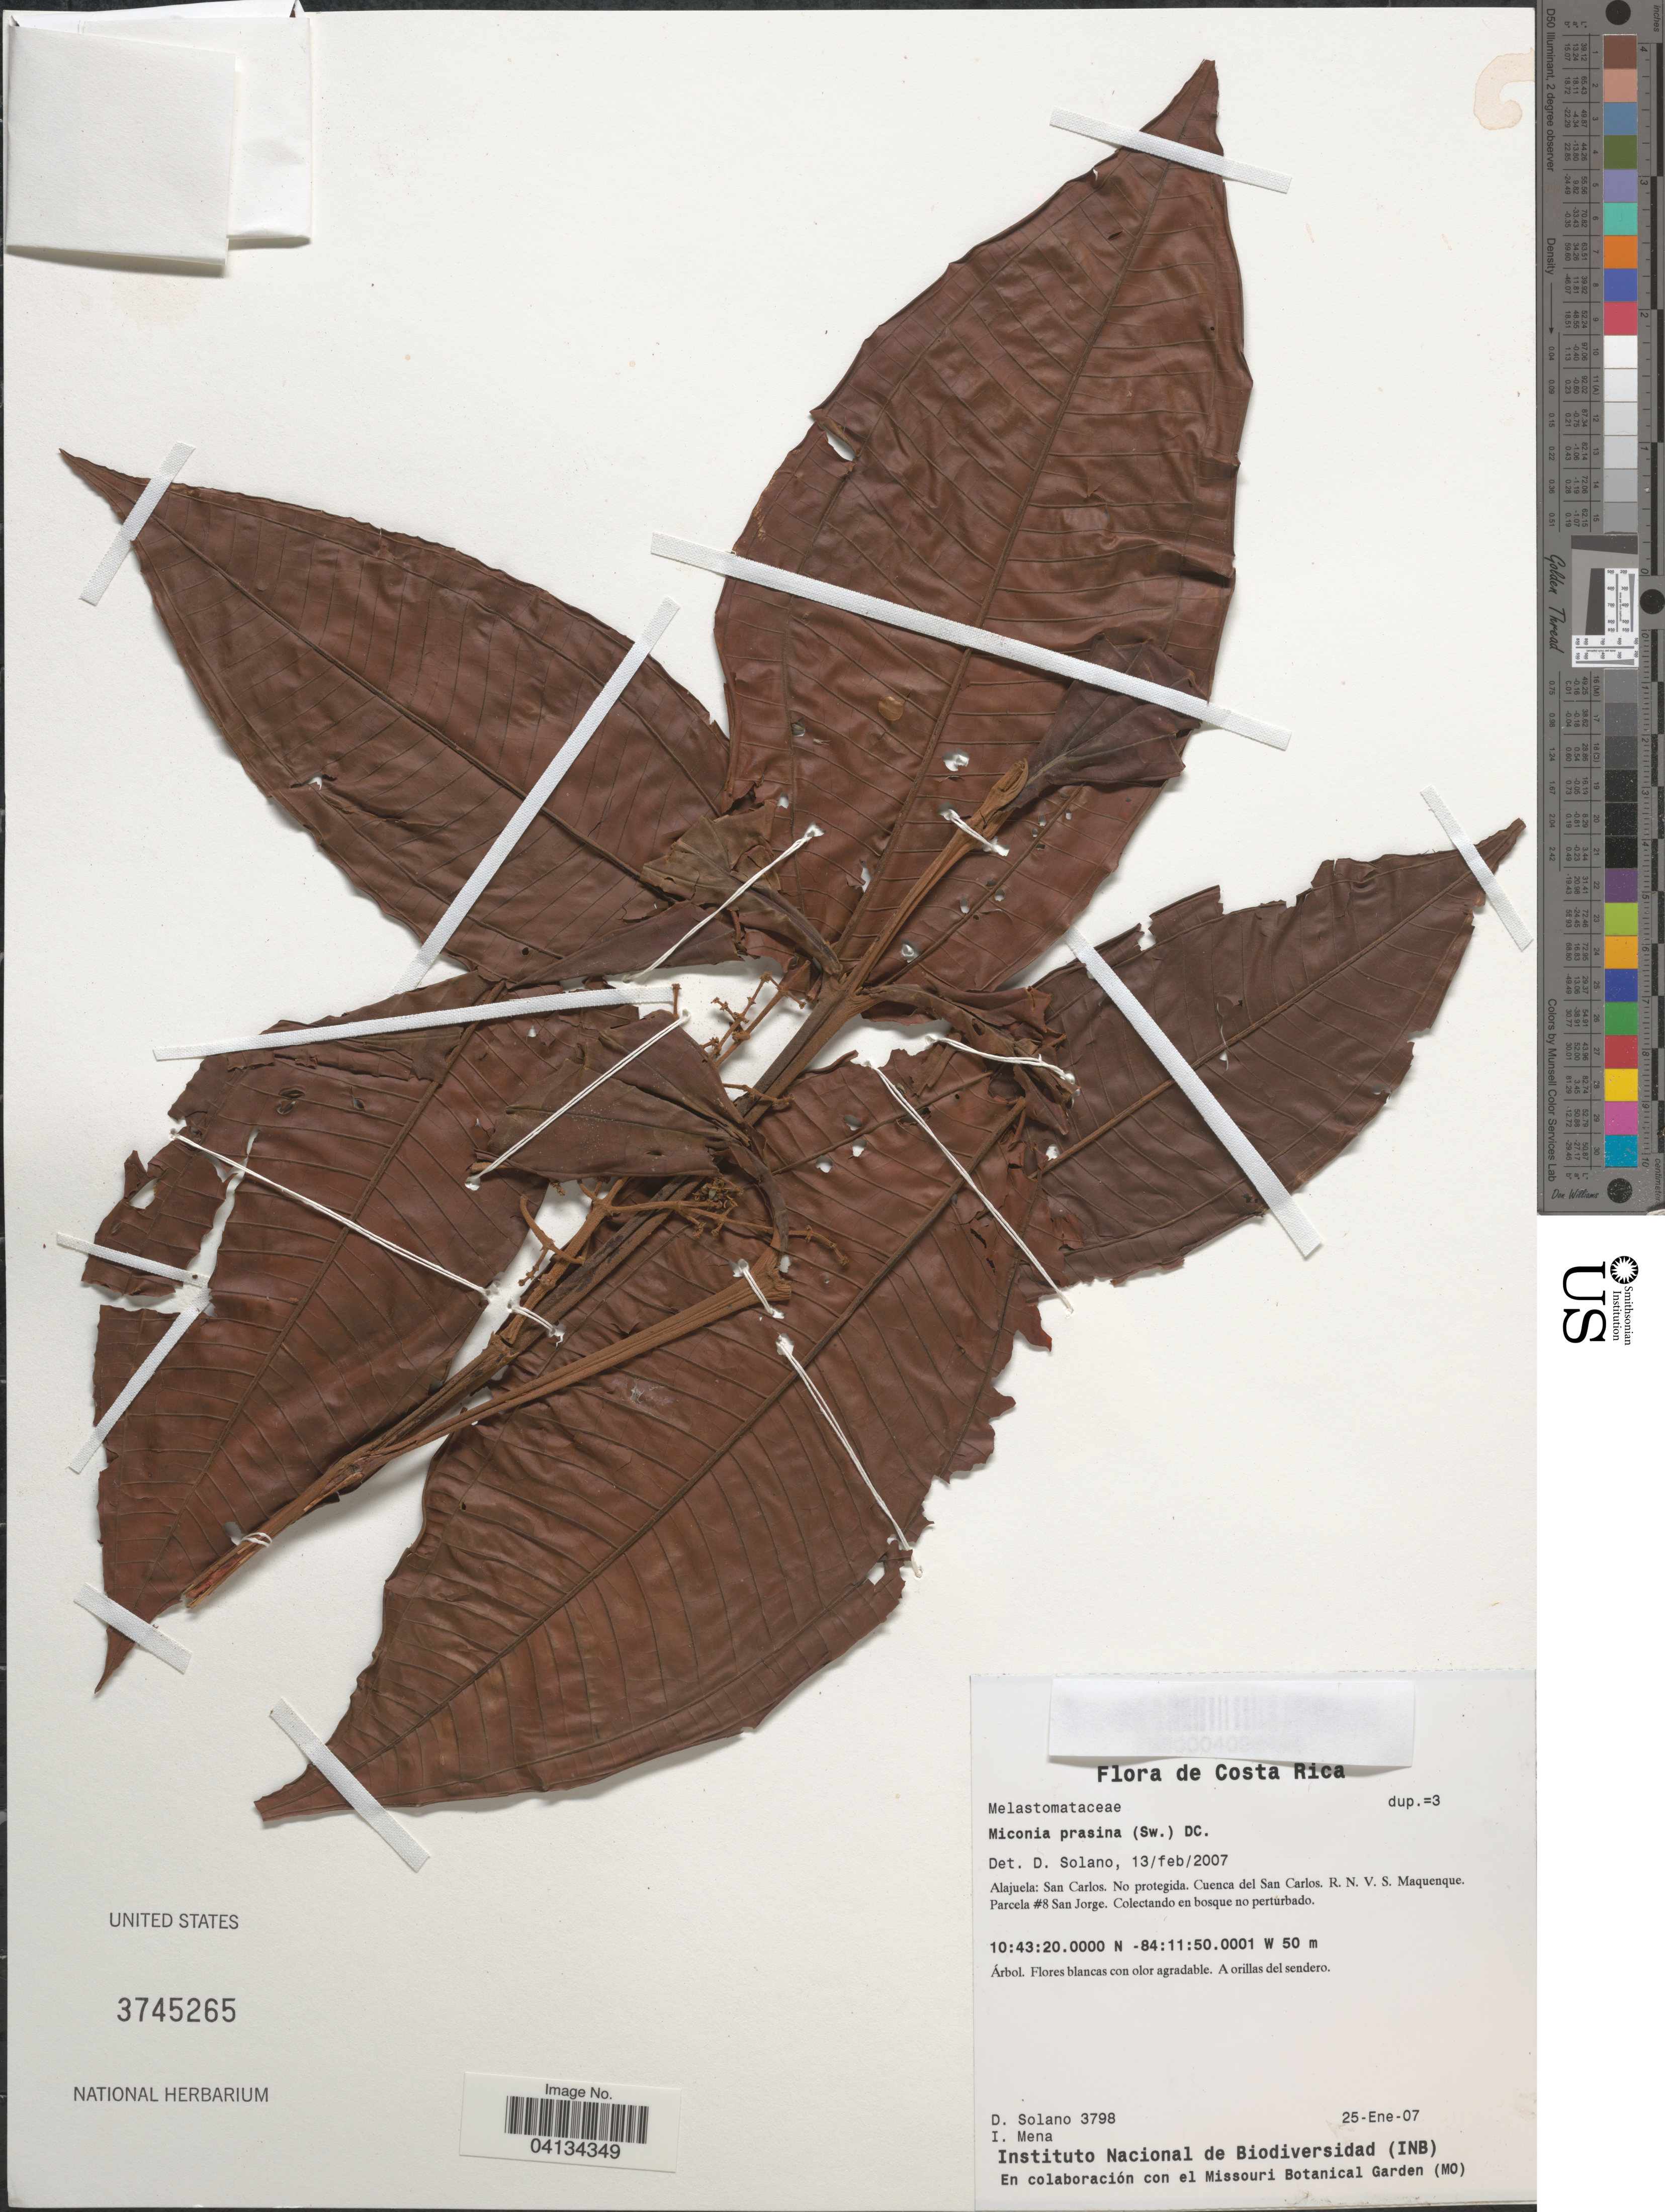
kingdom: Plantae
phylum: Tracheophyta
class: Magnoliopsida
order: Myrtales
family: Melastomataceae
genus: Miconia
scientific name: Miconia prasina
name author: (Sw.) DC.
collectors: D. Solano & I. Mena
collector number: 3798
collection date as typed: Transcribed d/m/y: 25/1/7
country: Costa Rica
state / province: Alajuela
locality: San Carlos. No protegida. Cuenca del San Carlos. R. N. V. S. Maquenque. Parcela #8 San Jorge.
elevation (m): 50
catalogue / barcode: US 3745265